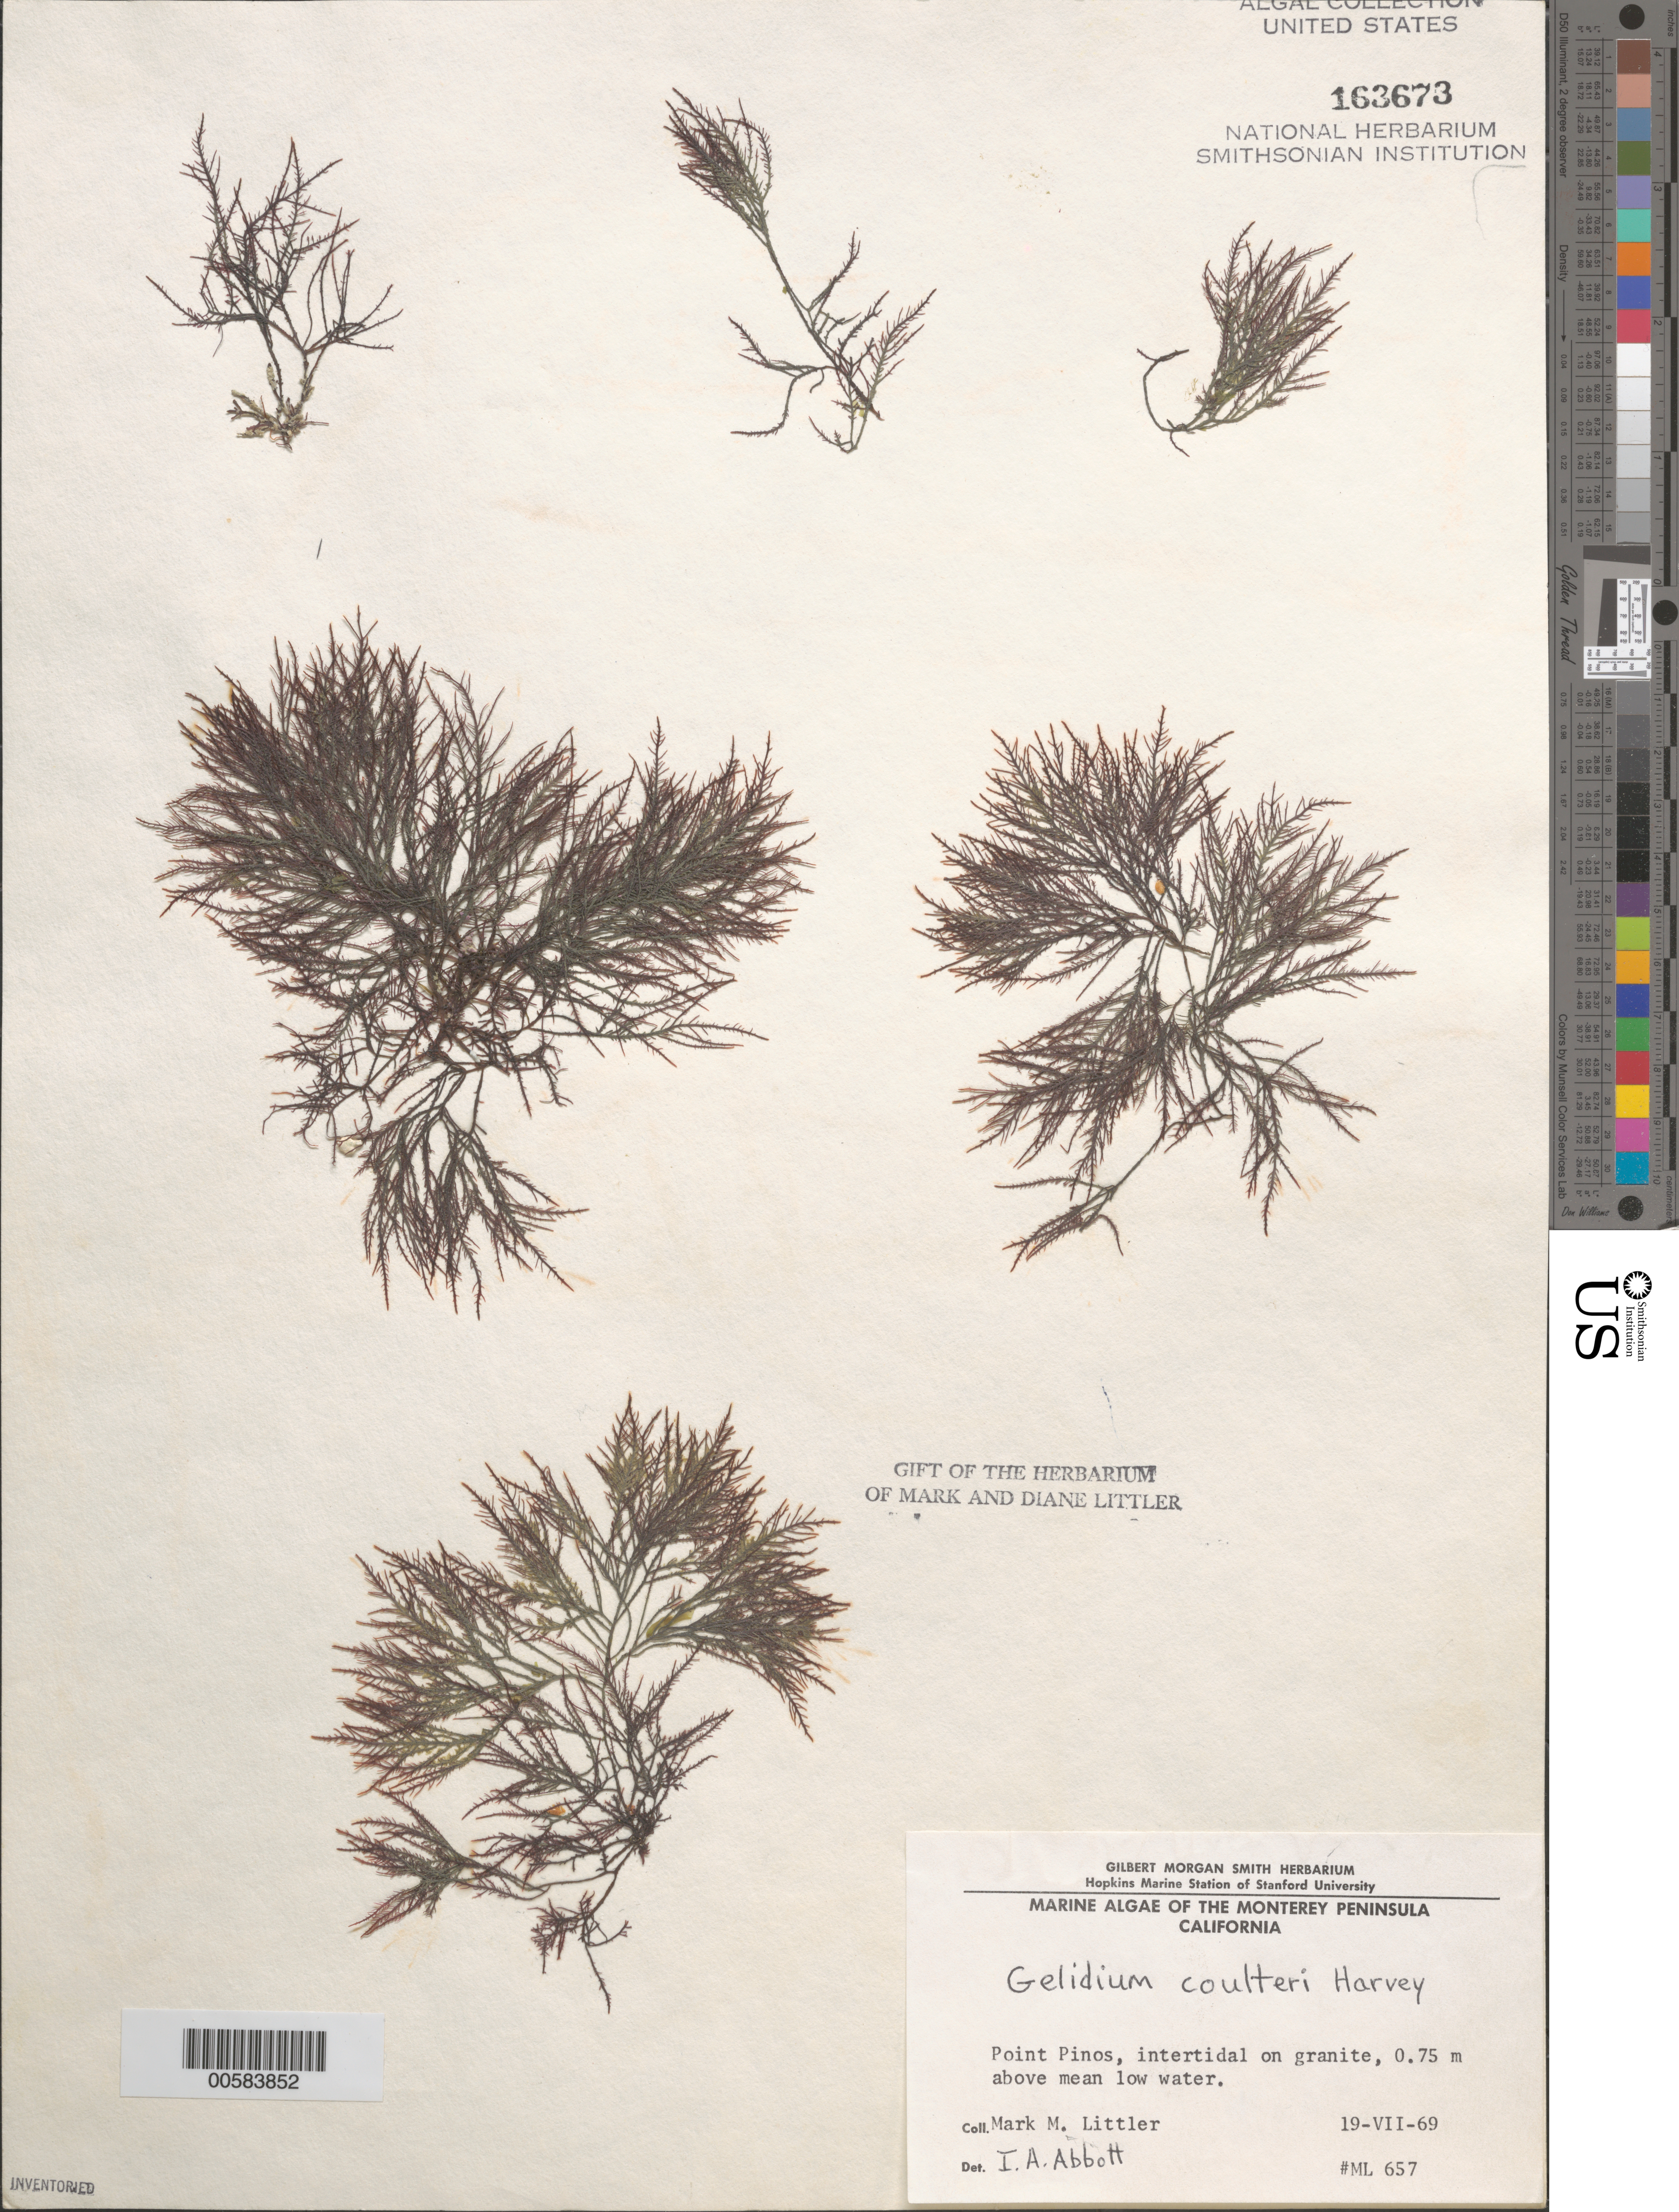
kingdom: Plantae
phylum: Rhodophyta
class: Florideophyceae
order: Gelidiales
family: Gelidiaceae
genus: Gelidium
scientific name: Gelidium coulteri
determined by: Abbott, Isabella A.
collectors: M. M. Littler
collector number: ML 657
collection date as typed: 19 Jul 1969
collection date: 1969-07-19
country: United States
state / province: California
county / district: Monterey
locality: Point Pinos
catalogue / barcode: US 163673